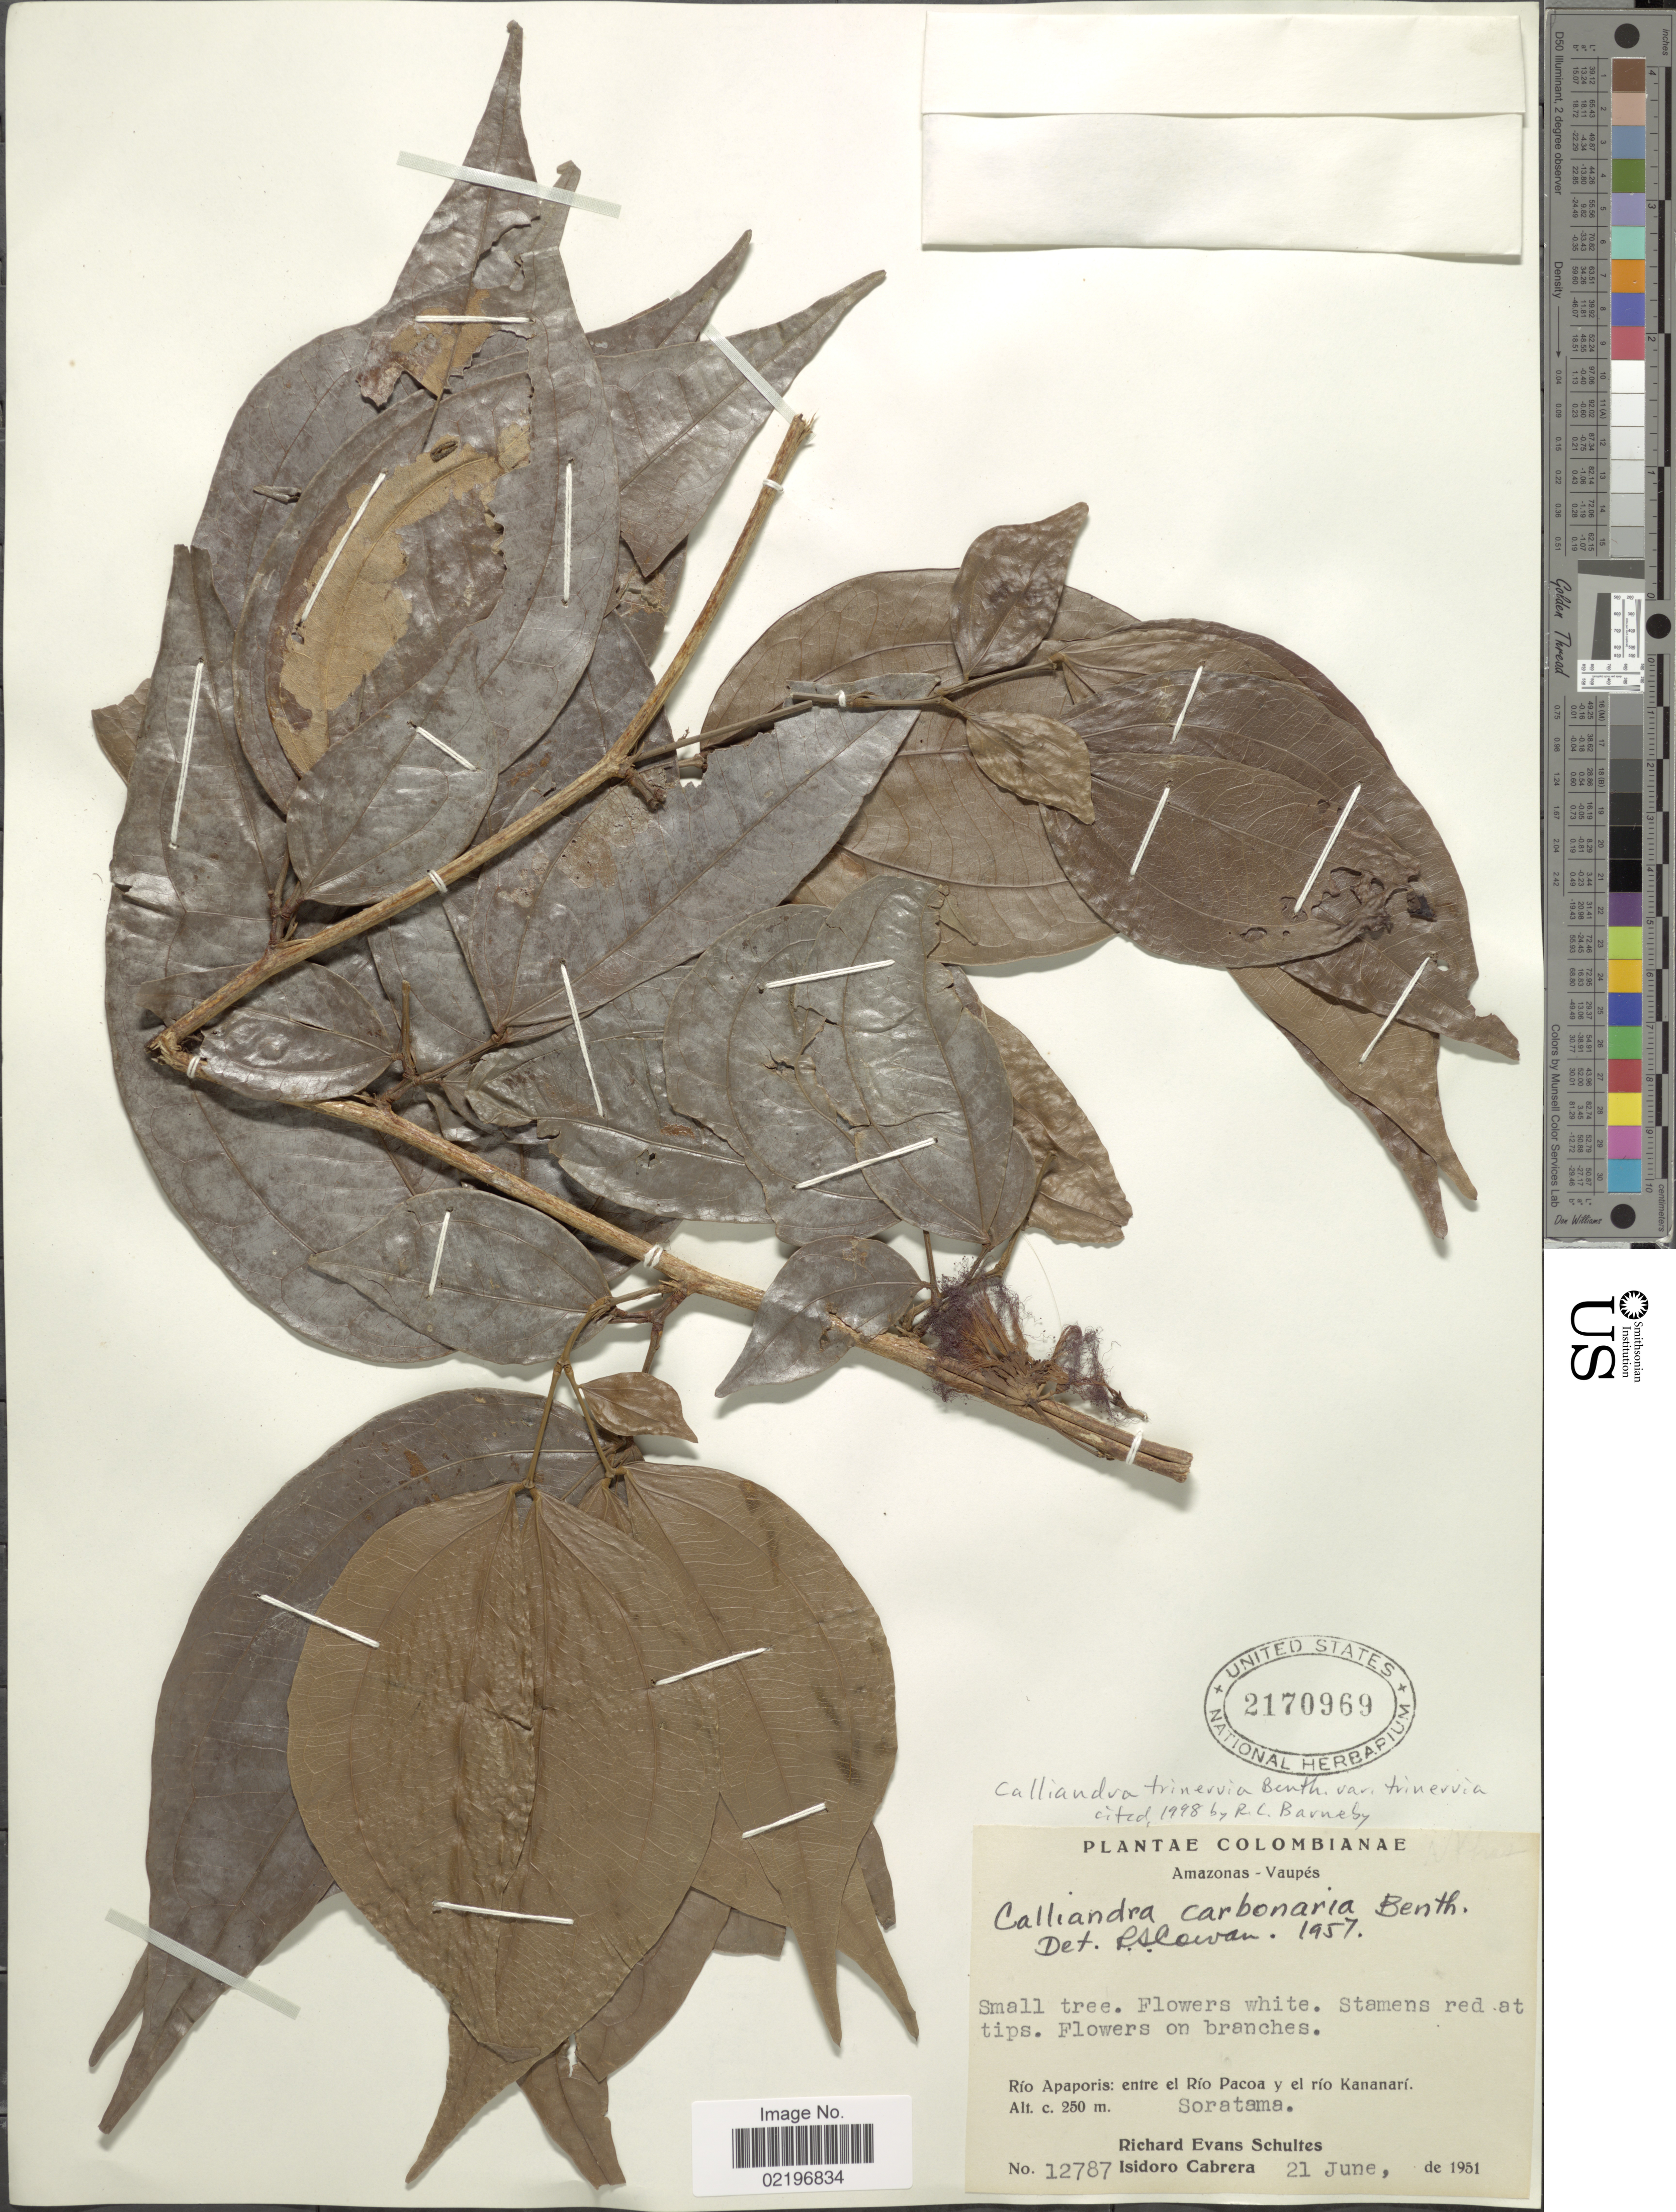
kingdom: Plantae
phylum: Tracheophyta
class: Magnoliopsida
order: Fabales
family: Fabaceae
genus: Calliandra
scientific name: Calliandra trinervia var. trinervia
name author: Benth.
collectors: R. E. Schultes & I. Cabrera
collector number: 12787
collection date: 1951-06-21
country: Colombia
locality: Colombianae. Amazonas - Vaupes. Rio Apaporis: entre el Rio Pacoa y el Rio Kananari. Soratama.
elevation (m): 250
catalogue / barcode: US 2170969